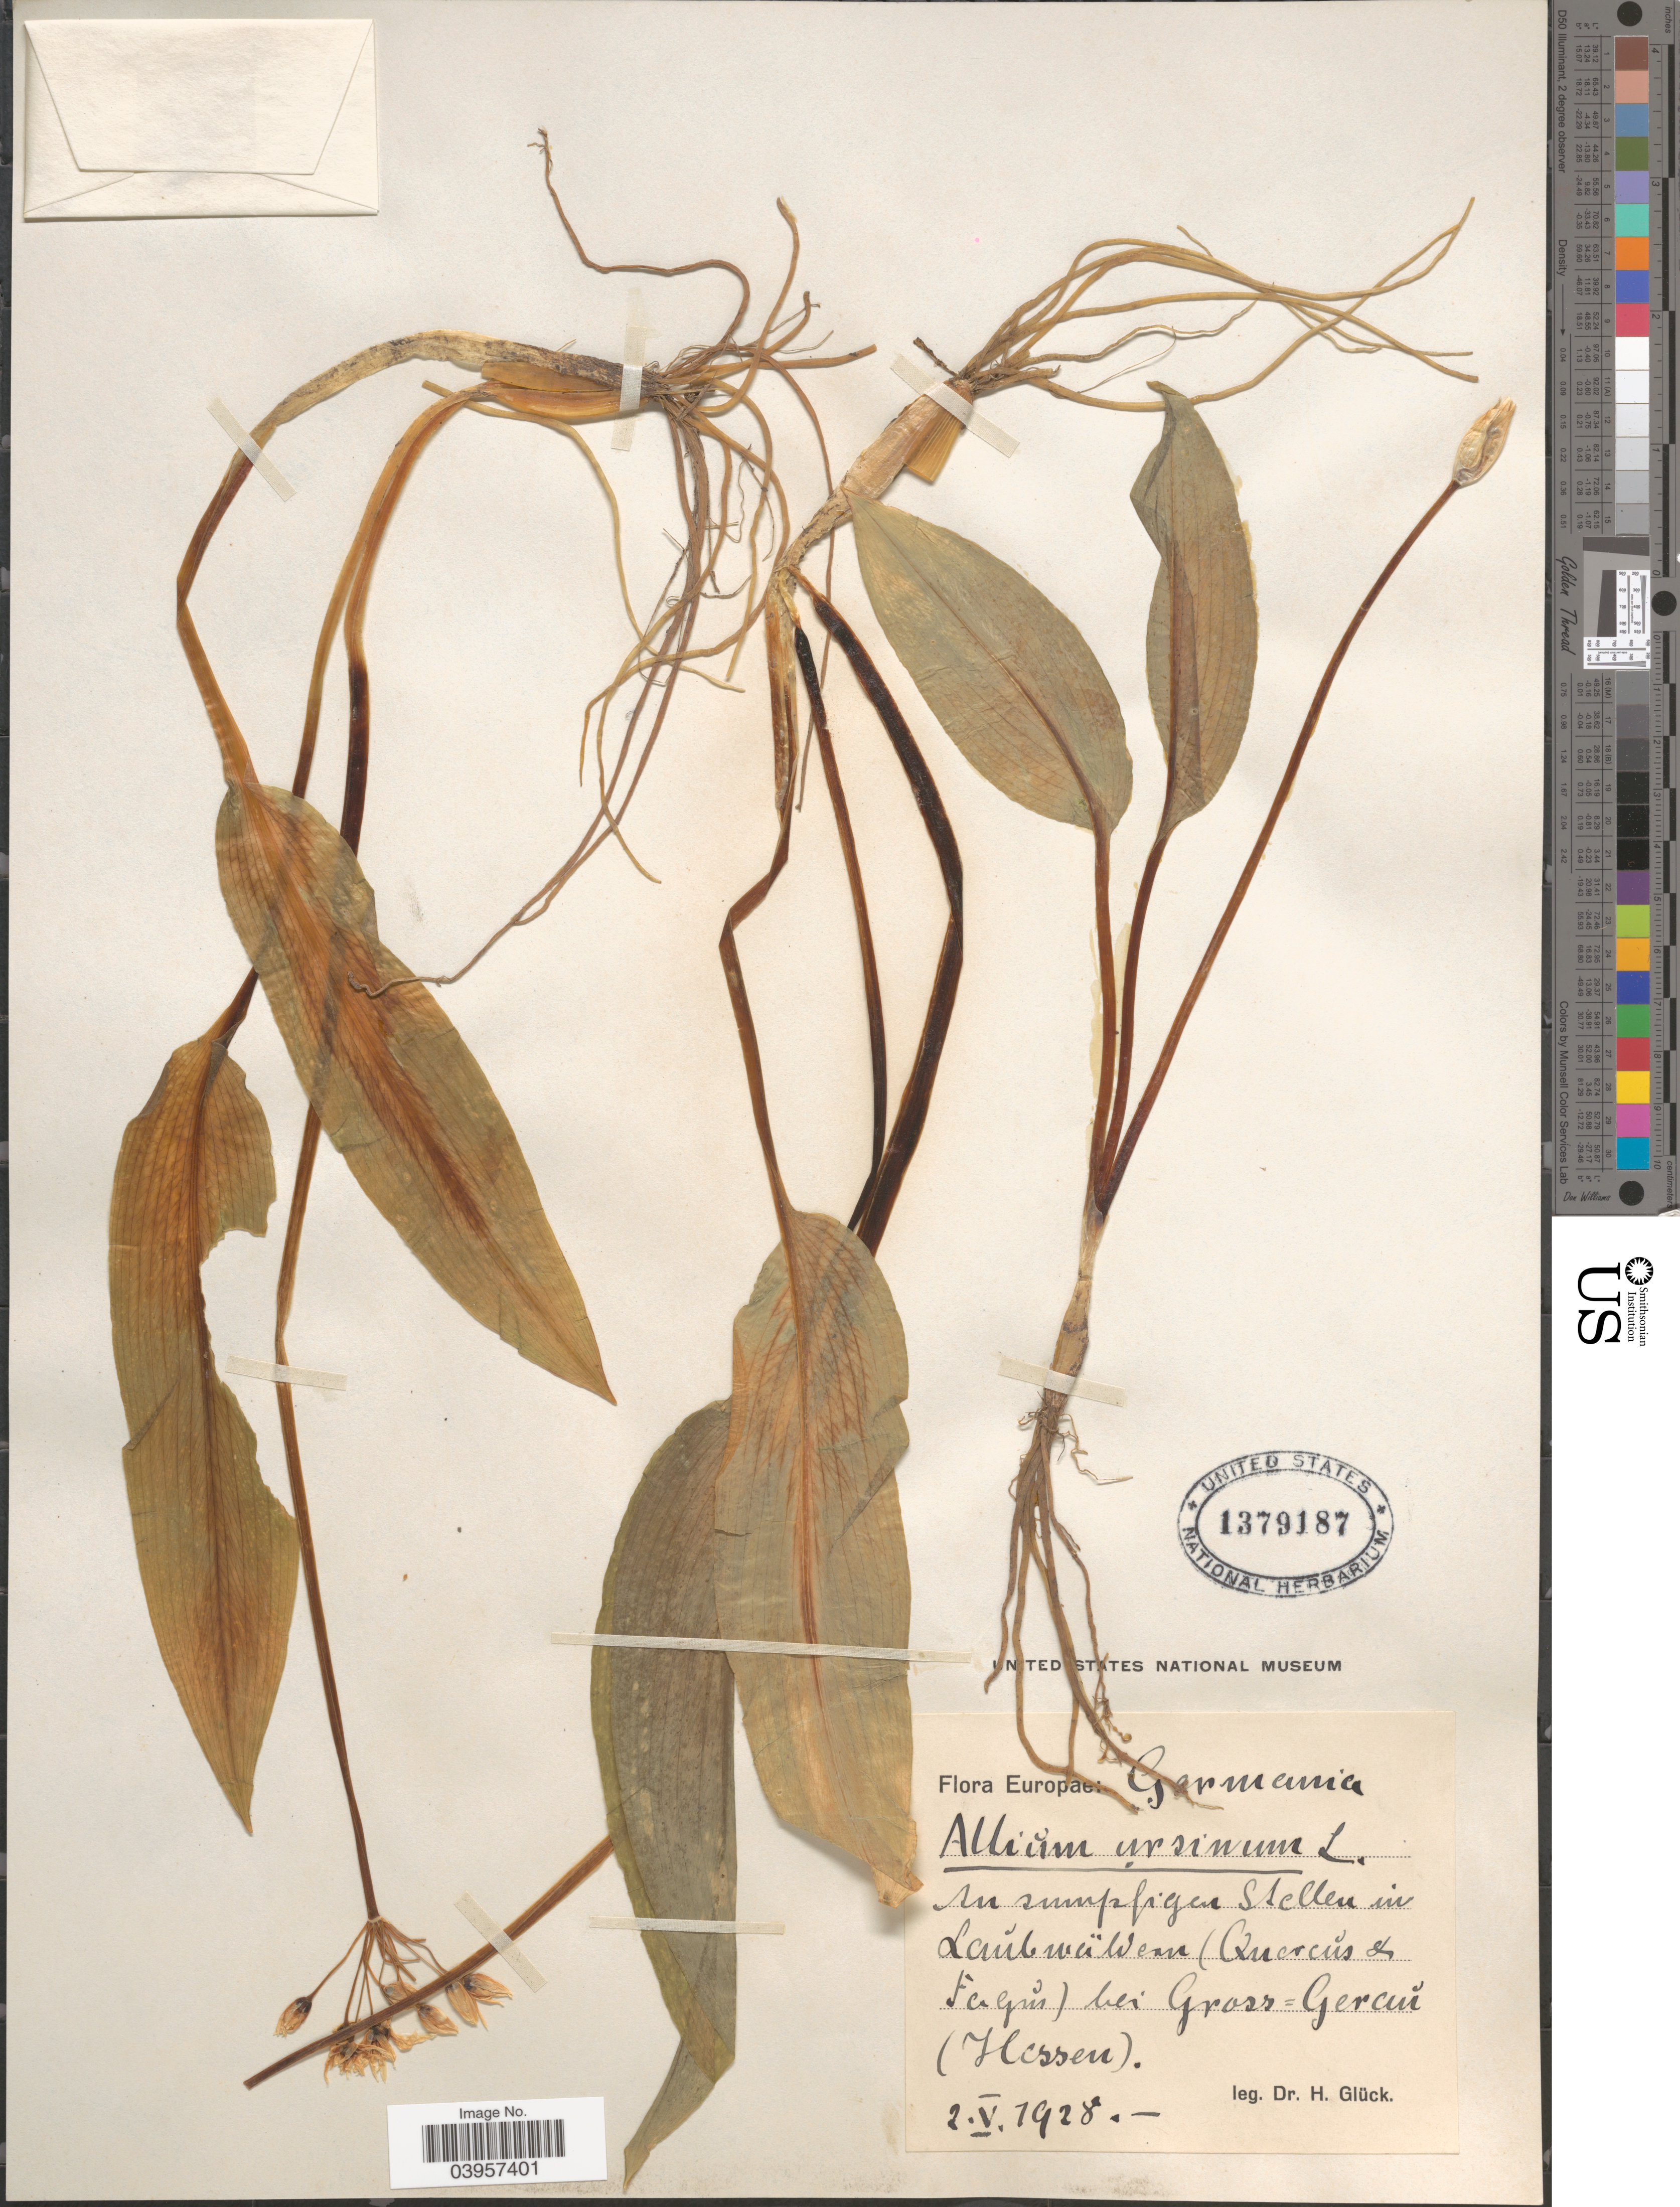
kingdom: Plantae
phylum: Tracheophyta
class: Liliopsida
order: Asparagales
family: Amaryllidaceae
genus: Allium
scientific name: Allium ursinum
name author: L.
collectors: H. Glück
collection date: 1928-05-02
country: Germany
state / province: Hesse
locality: Europae: Germania. In sumpsfigen Stellen in Laubnüwenn bei Gross=Gercuí.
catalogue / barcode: US 1379187